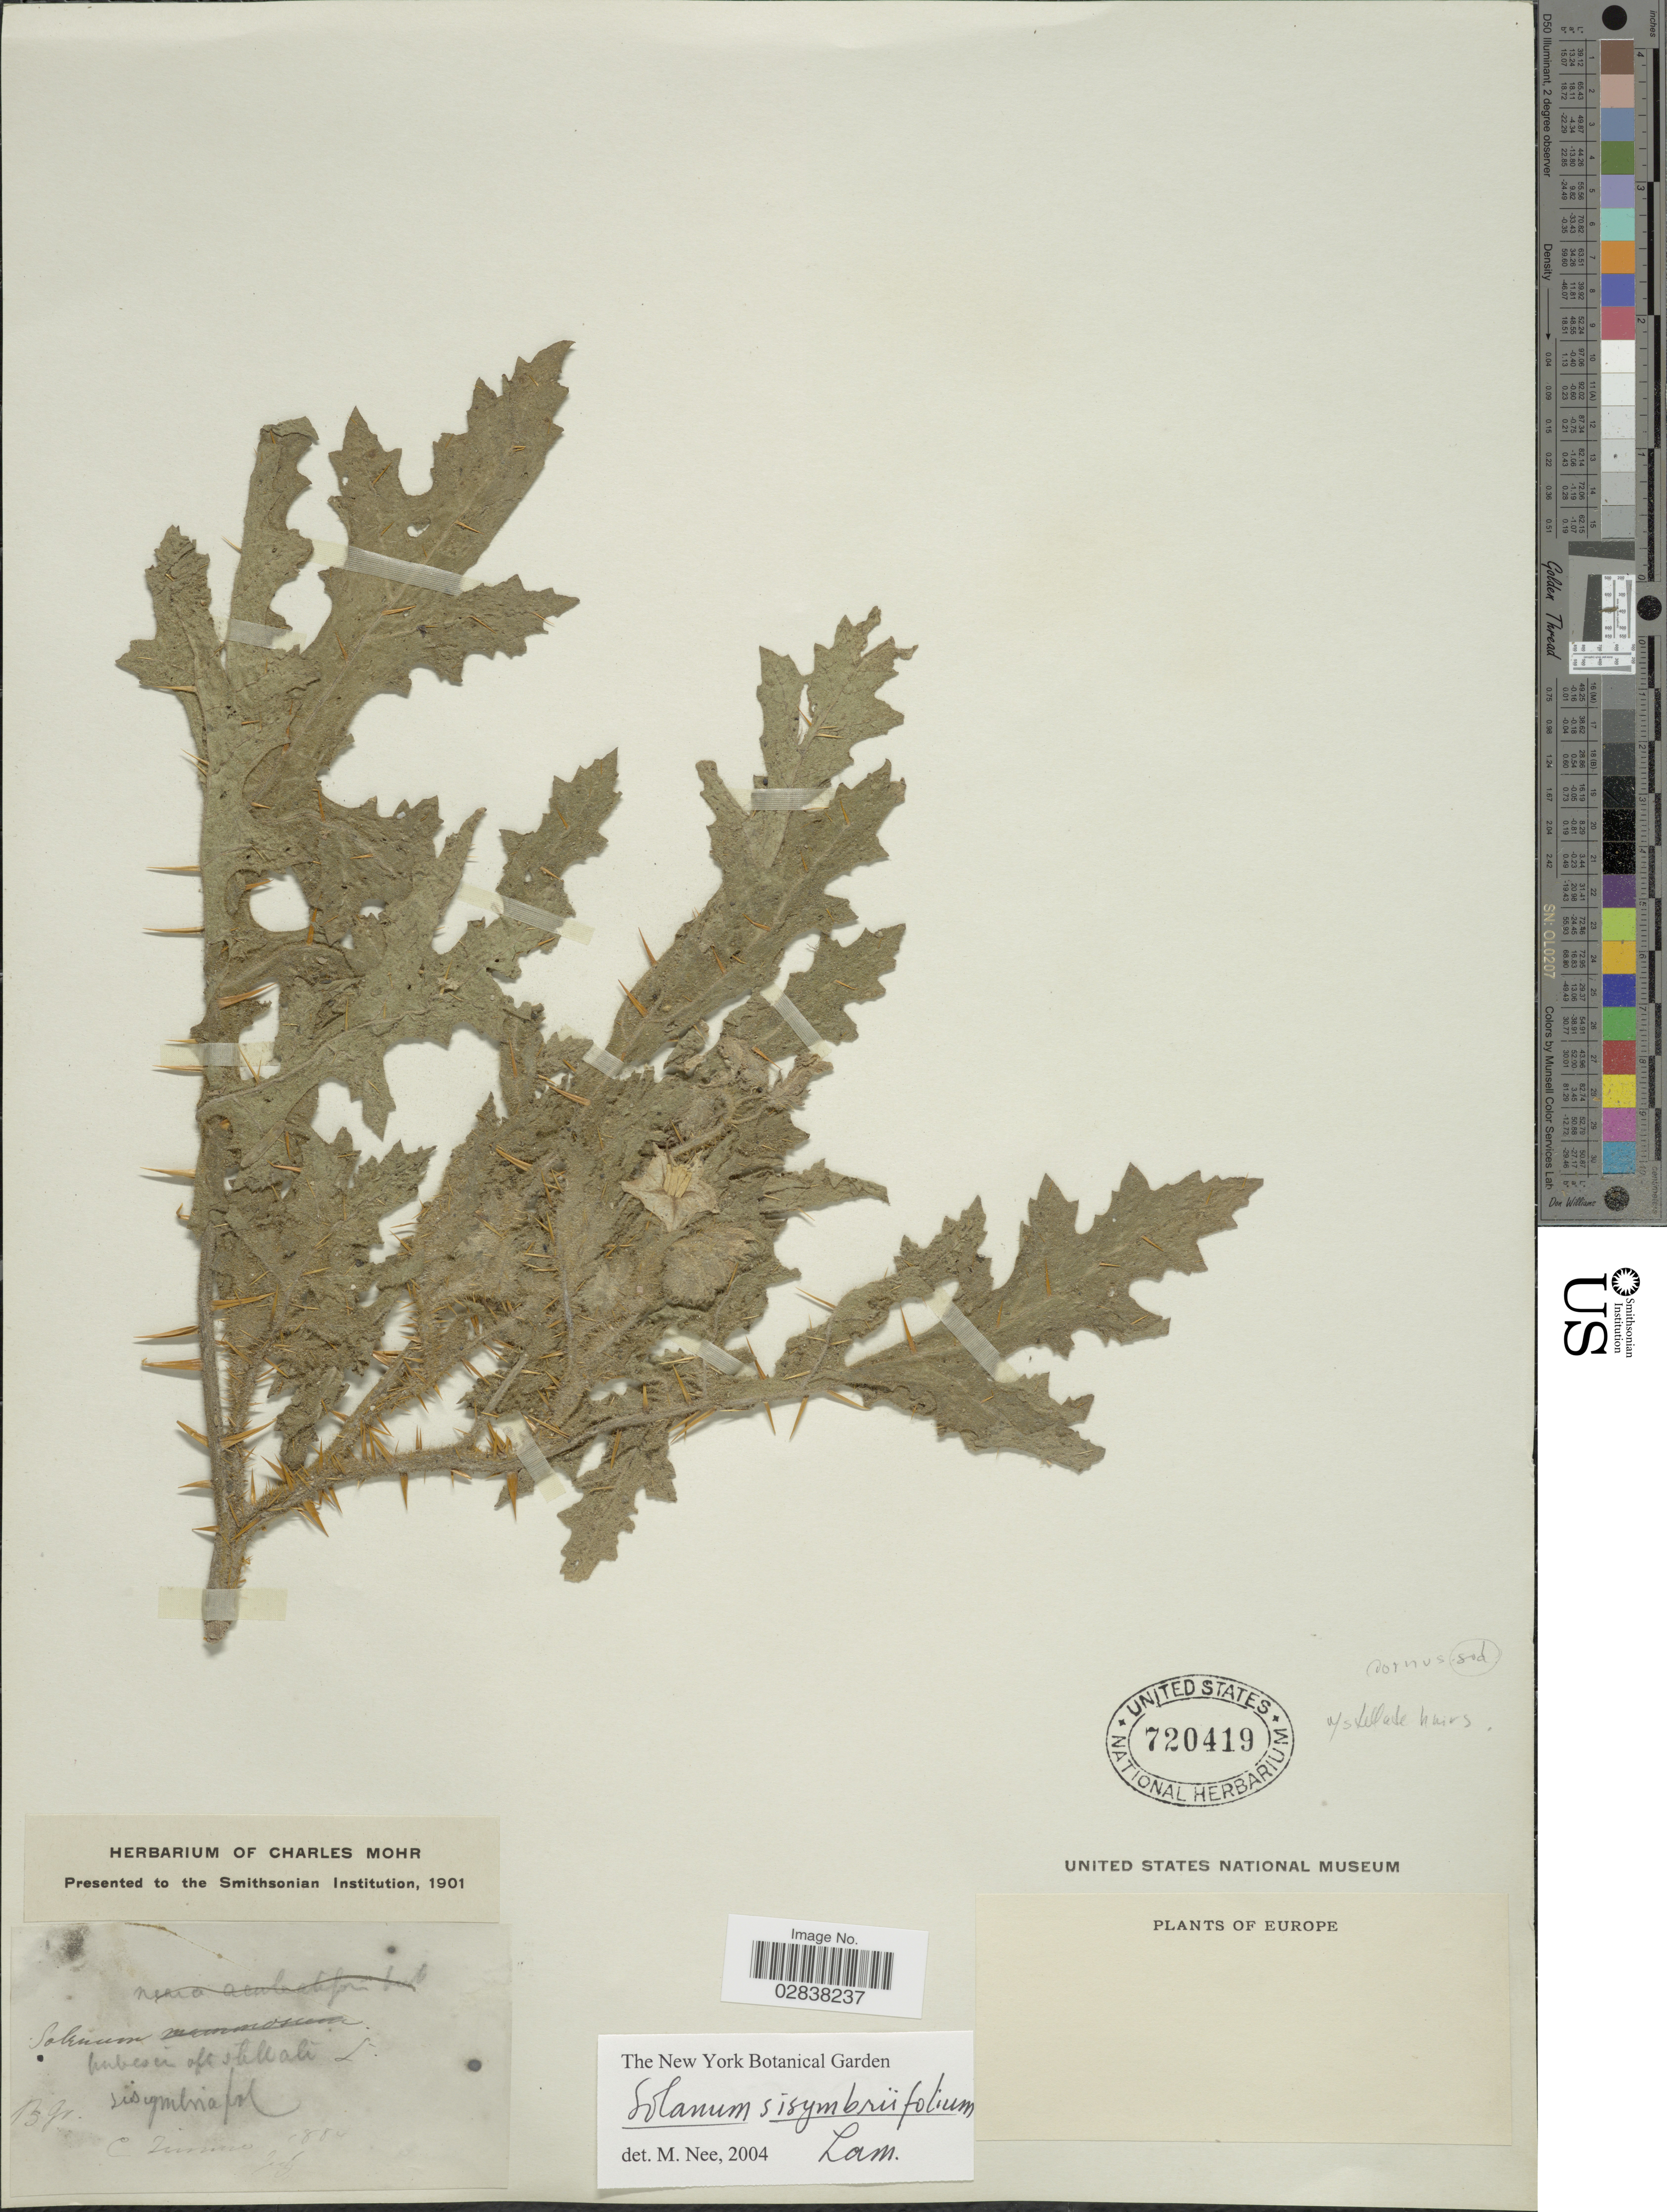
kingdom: Plantae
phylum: Tracheophyta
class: Magnoliopsida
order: Solanales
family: Solanaceae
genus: Solanum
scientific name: Solanum sisymbriifolium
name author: Lam.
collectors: ex herb. Charles Mohr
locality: Umbesei of Shleahi. [interpreted]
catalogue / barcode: US 720419